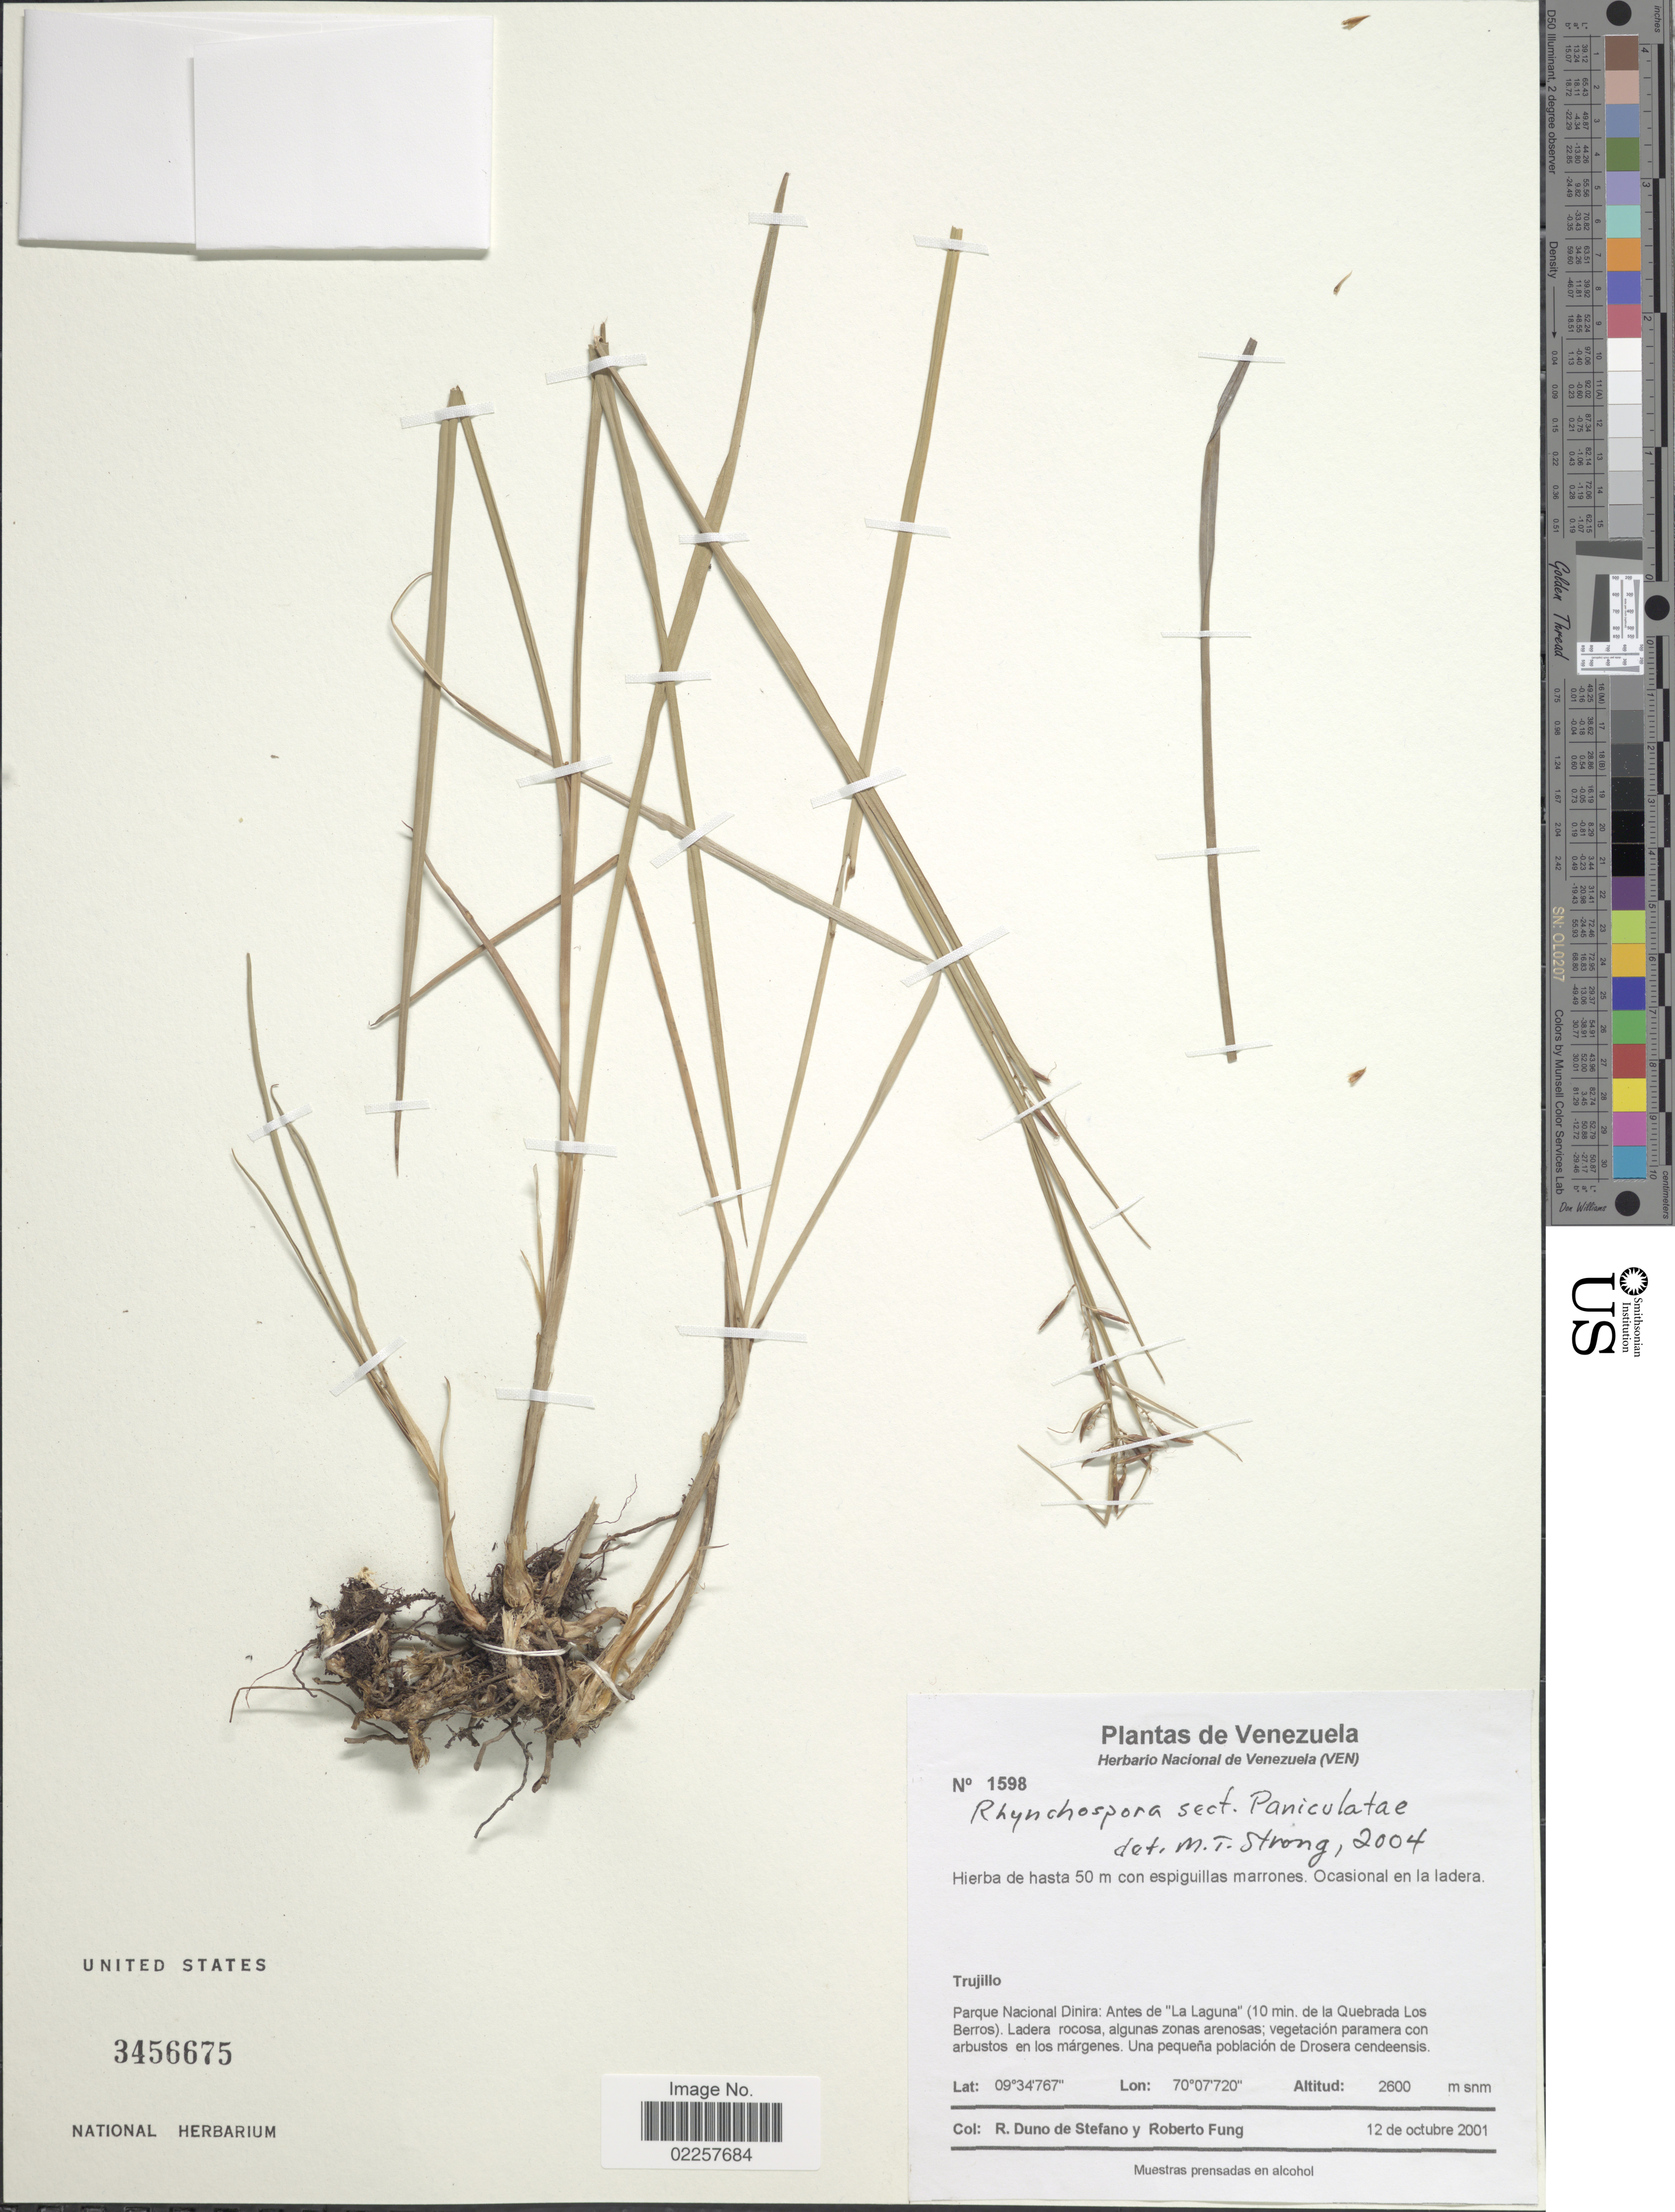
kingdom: Plantae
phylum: Tracheophyta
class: Liliopsida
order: Poales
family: Cyperaceae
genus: Rhynchospora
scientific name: Rhynchospora sp.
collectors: R. Duno de Stefano & R. Fung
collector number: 1598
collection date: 2001-10-12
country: Venezuela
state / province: Trujillo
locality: Parque Nacional Dinira: Antes de "La Laguna" (10 min. de la Quebrada Los Berros)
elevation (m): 2600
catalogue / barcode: US 3456675